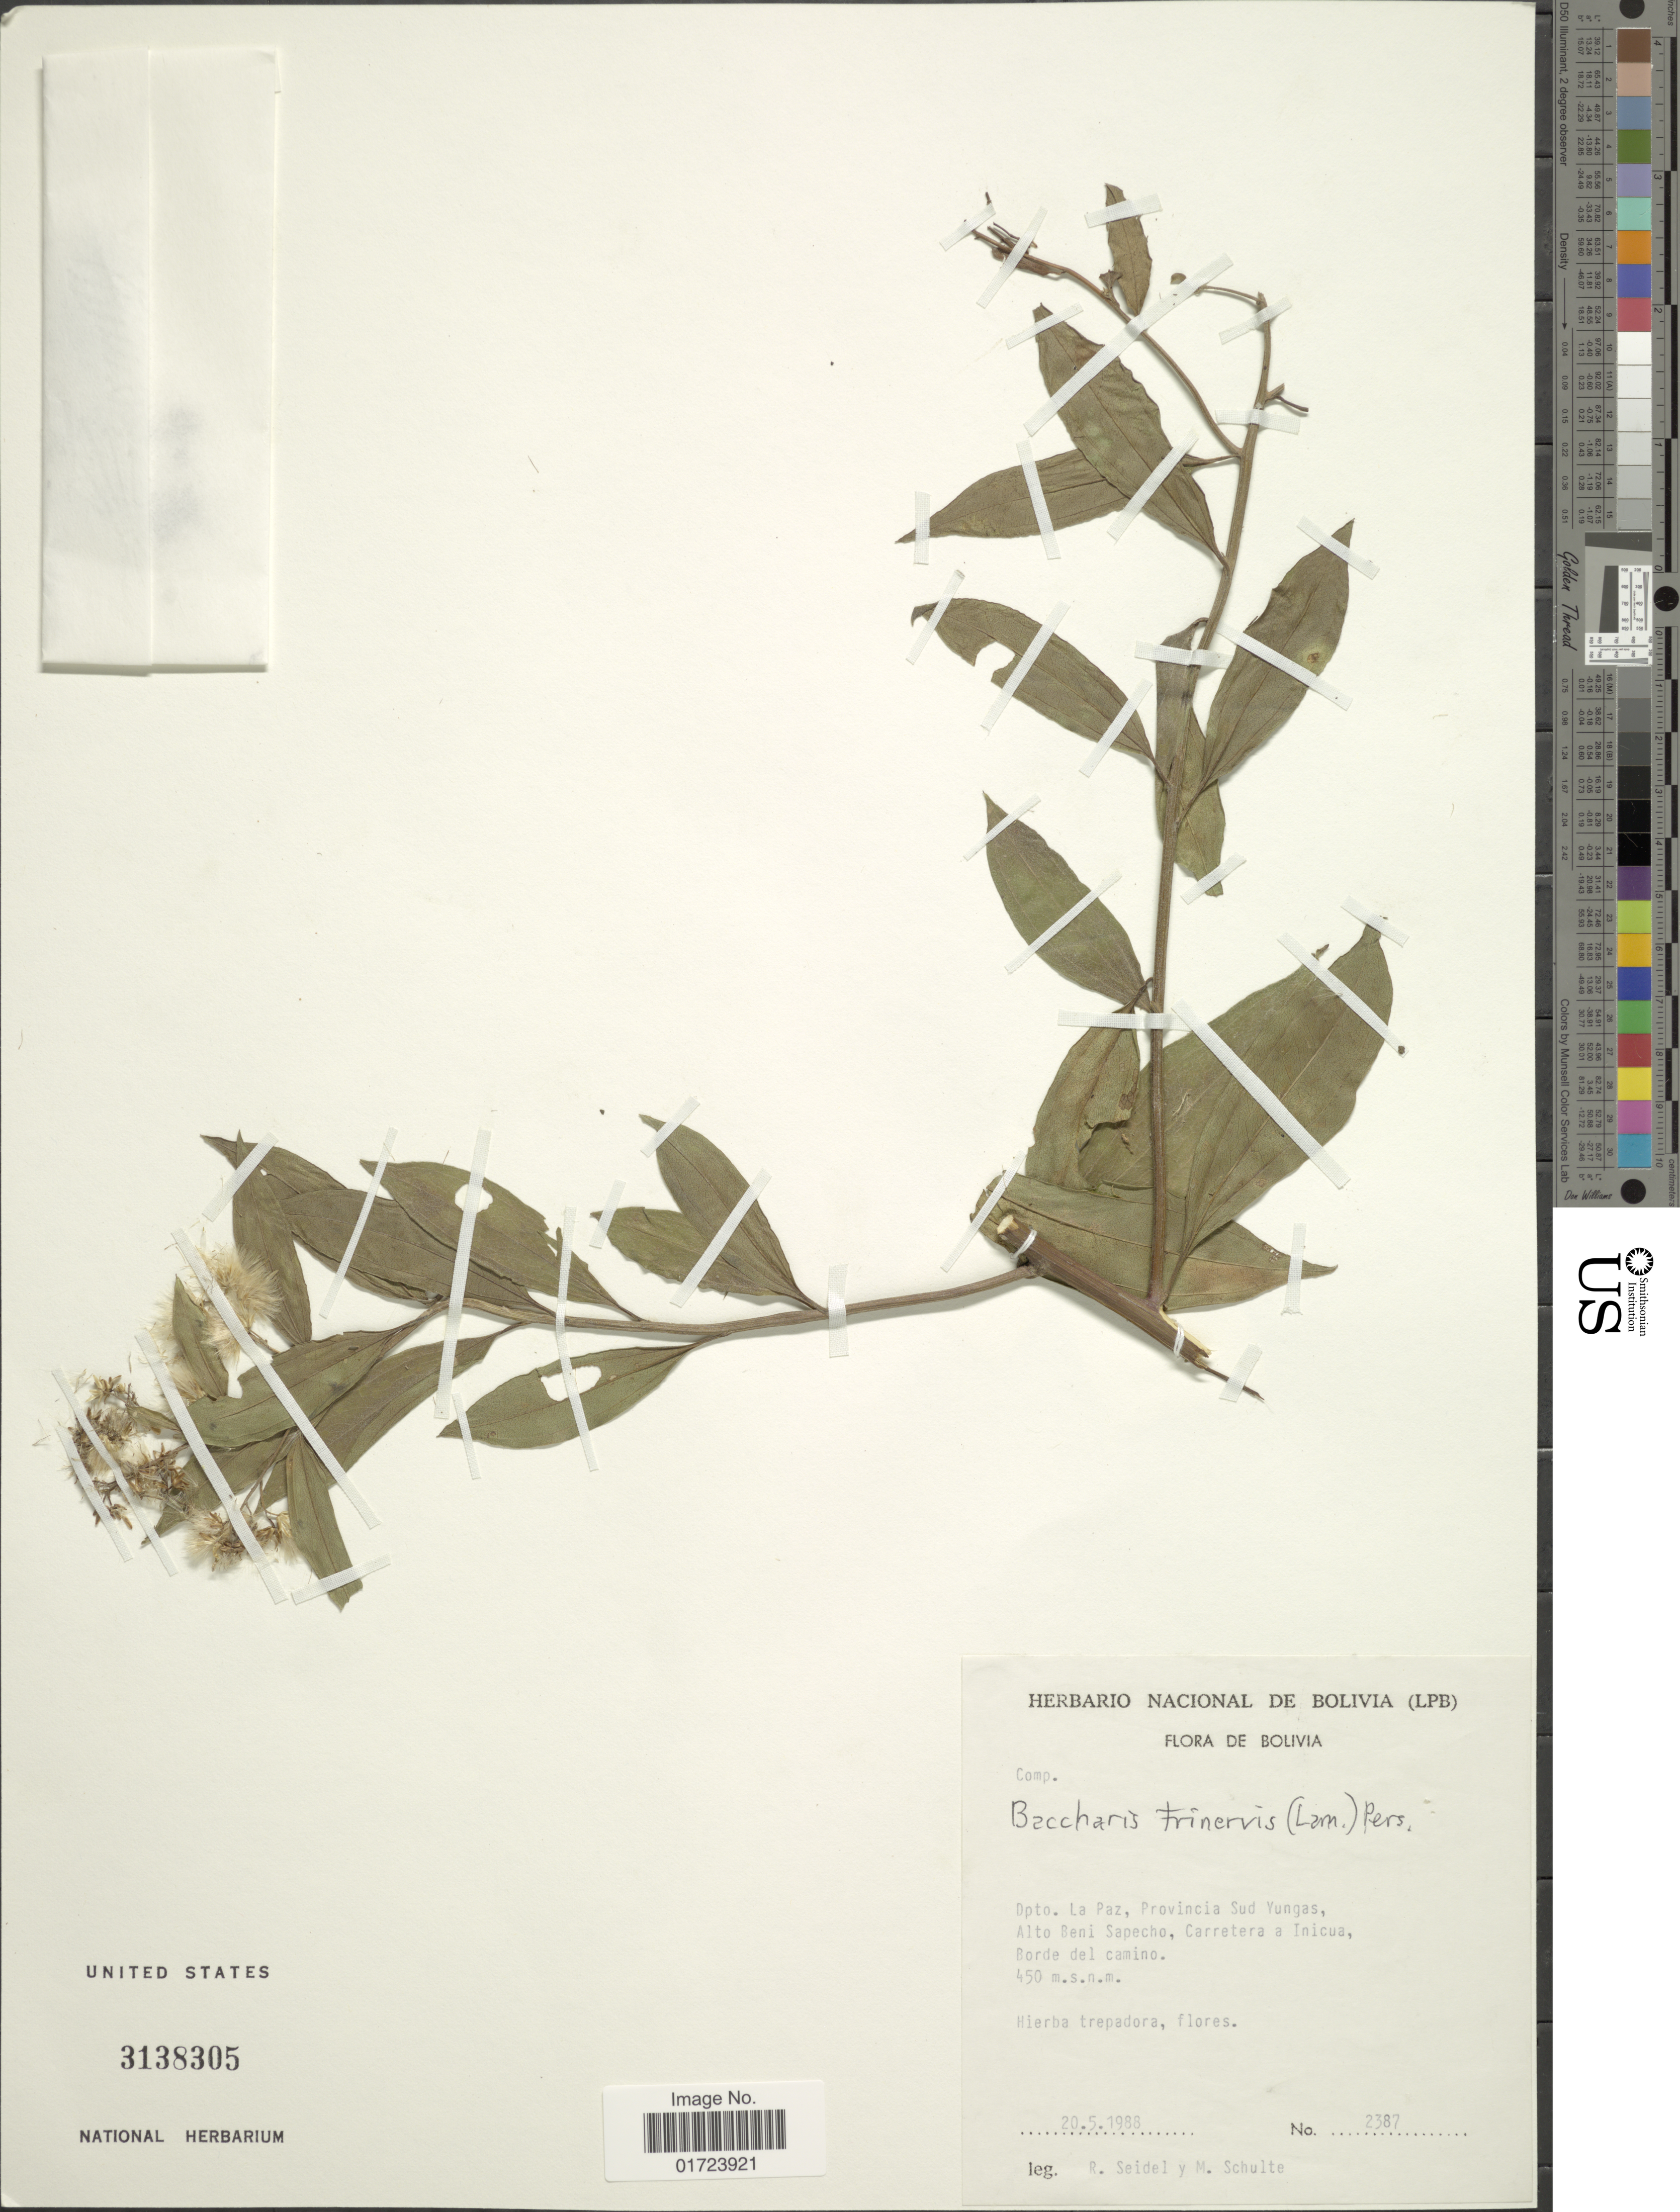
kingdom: Plantae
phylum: Tracheophyta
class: Magnoliopsida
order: Asterales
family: Asteraceae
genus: Baccharis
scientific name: Baccharis trinervis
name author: (Lam.) Pers.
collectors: R. Seidel & M. Schulte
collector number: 2387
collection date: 1988-05-20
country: Bolivia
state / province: La Paz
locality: Dpto. La Paz. Provincia Sud Yungas. Alto Beni Sapecho. Carretera a Inicua.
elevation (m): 450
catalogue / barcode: US 3138305